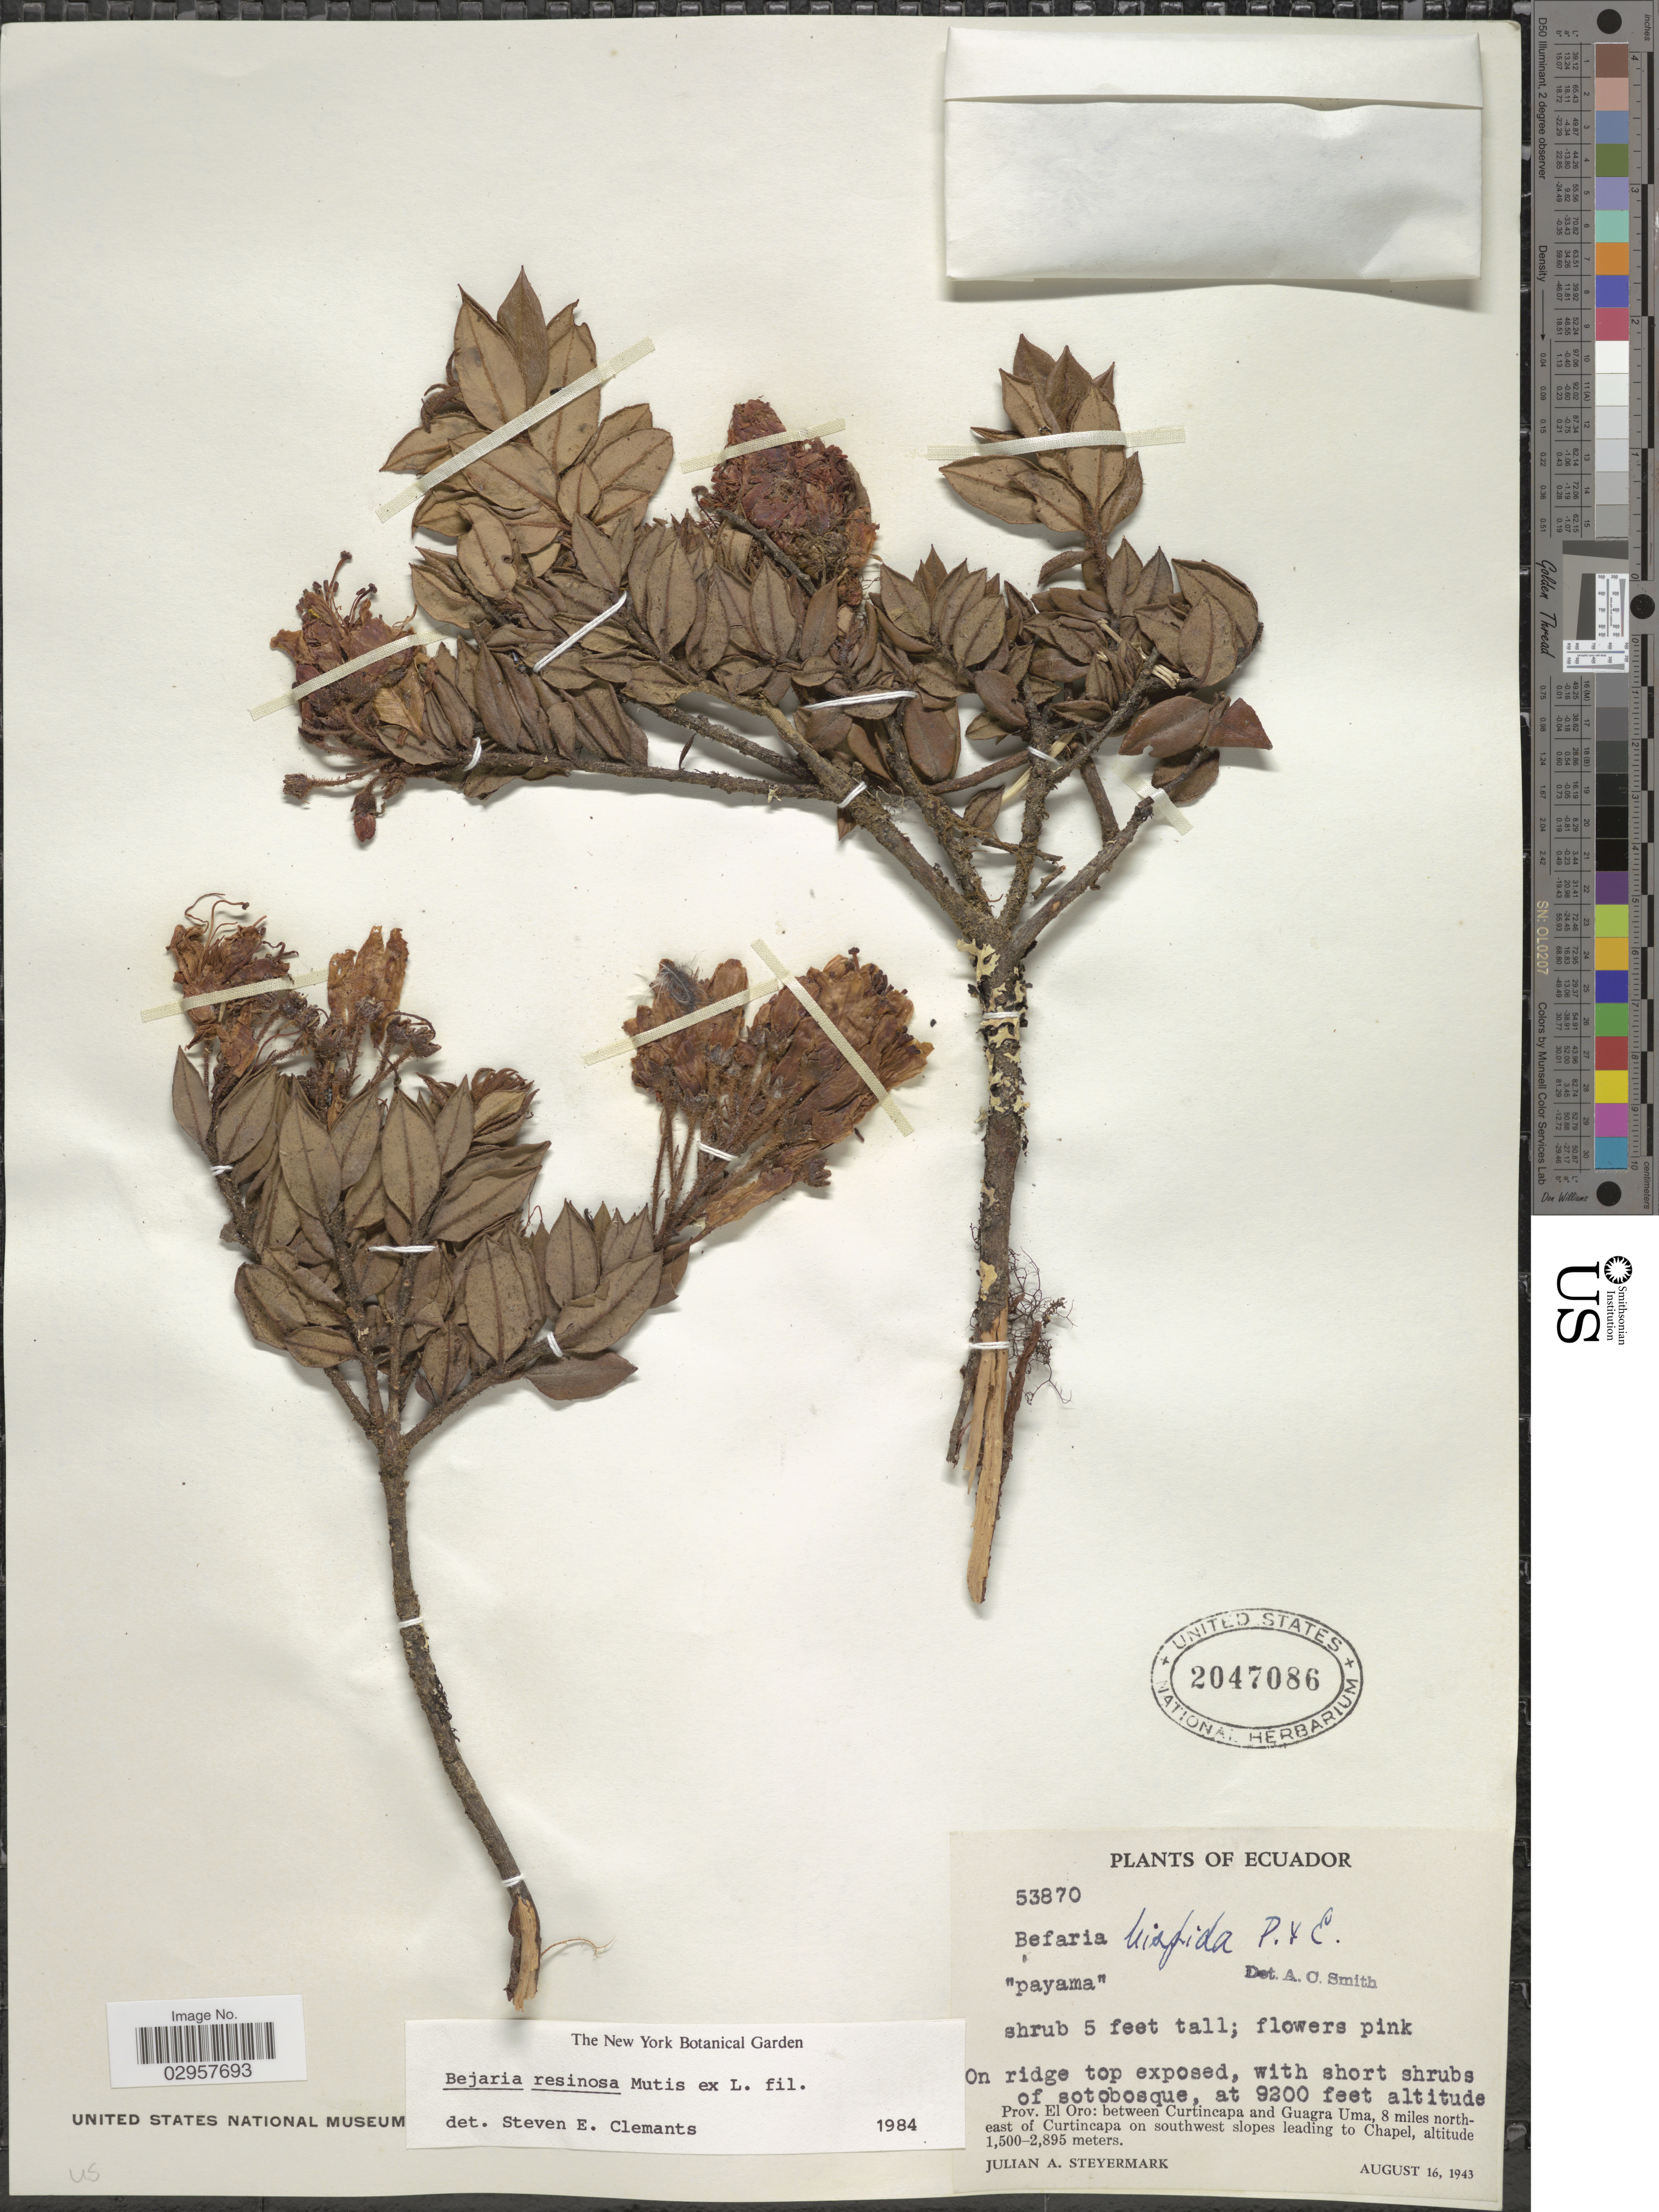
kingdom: Plantae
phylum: Tracheophyta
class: Magnoliopsida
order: Ericales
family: Ericaceae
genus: Befaria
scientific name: Befaria resinosa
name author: Mutis ex L. f.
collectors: J. Steyermark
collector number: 53870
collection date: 1943-08-16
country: Ecuador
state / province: El Oro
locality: Between Curtincapa and Guagra Uma, 8 miles north-east of Curtincapa on southwest slopes leading to Chapel.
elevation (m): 2804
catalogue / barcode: US 2047086